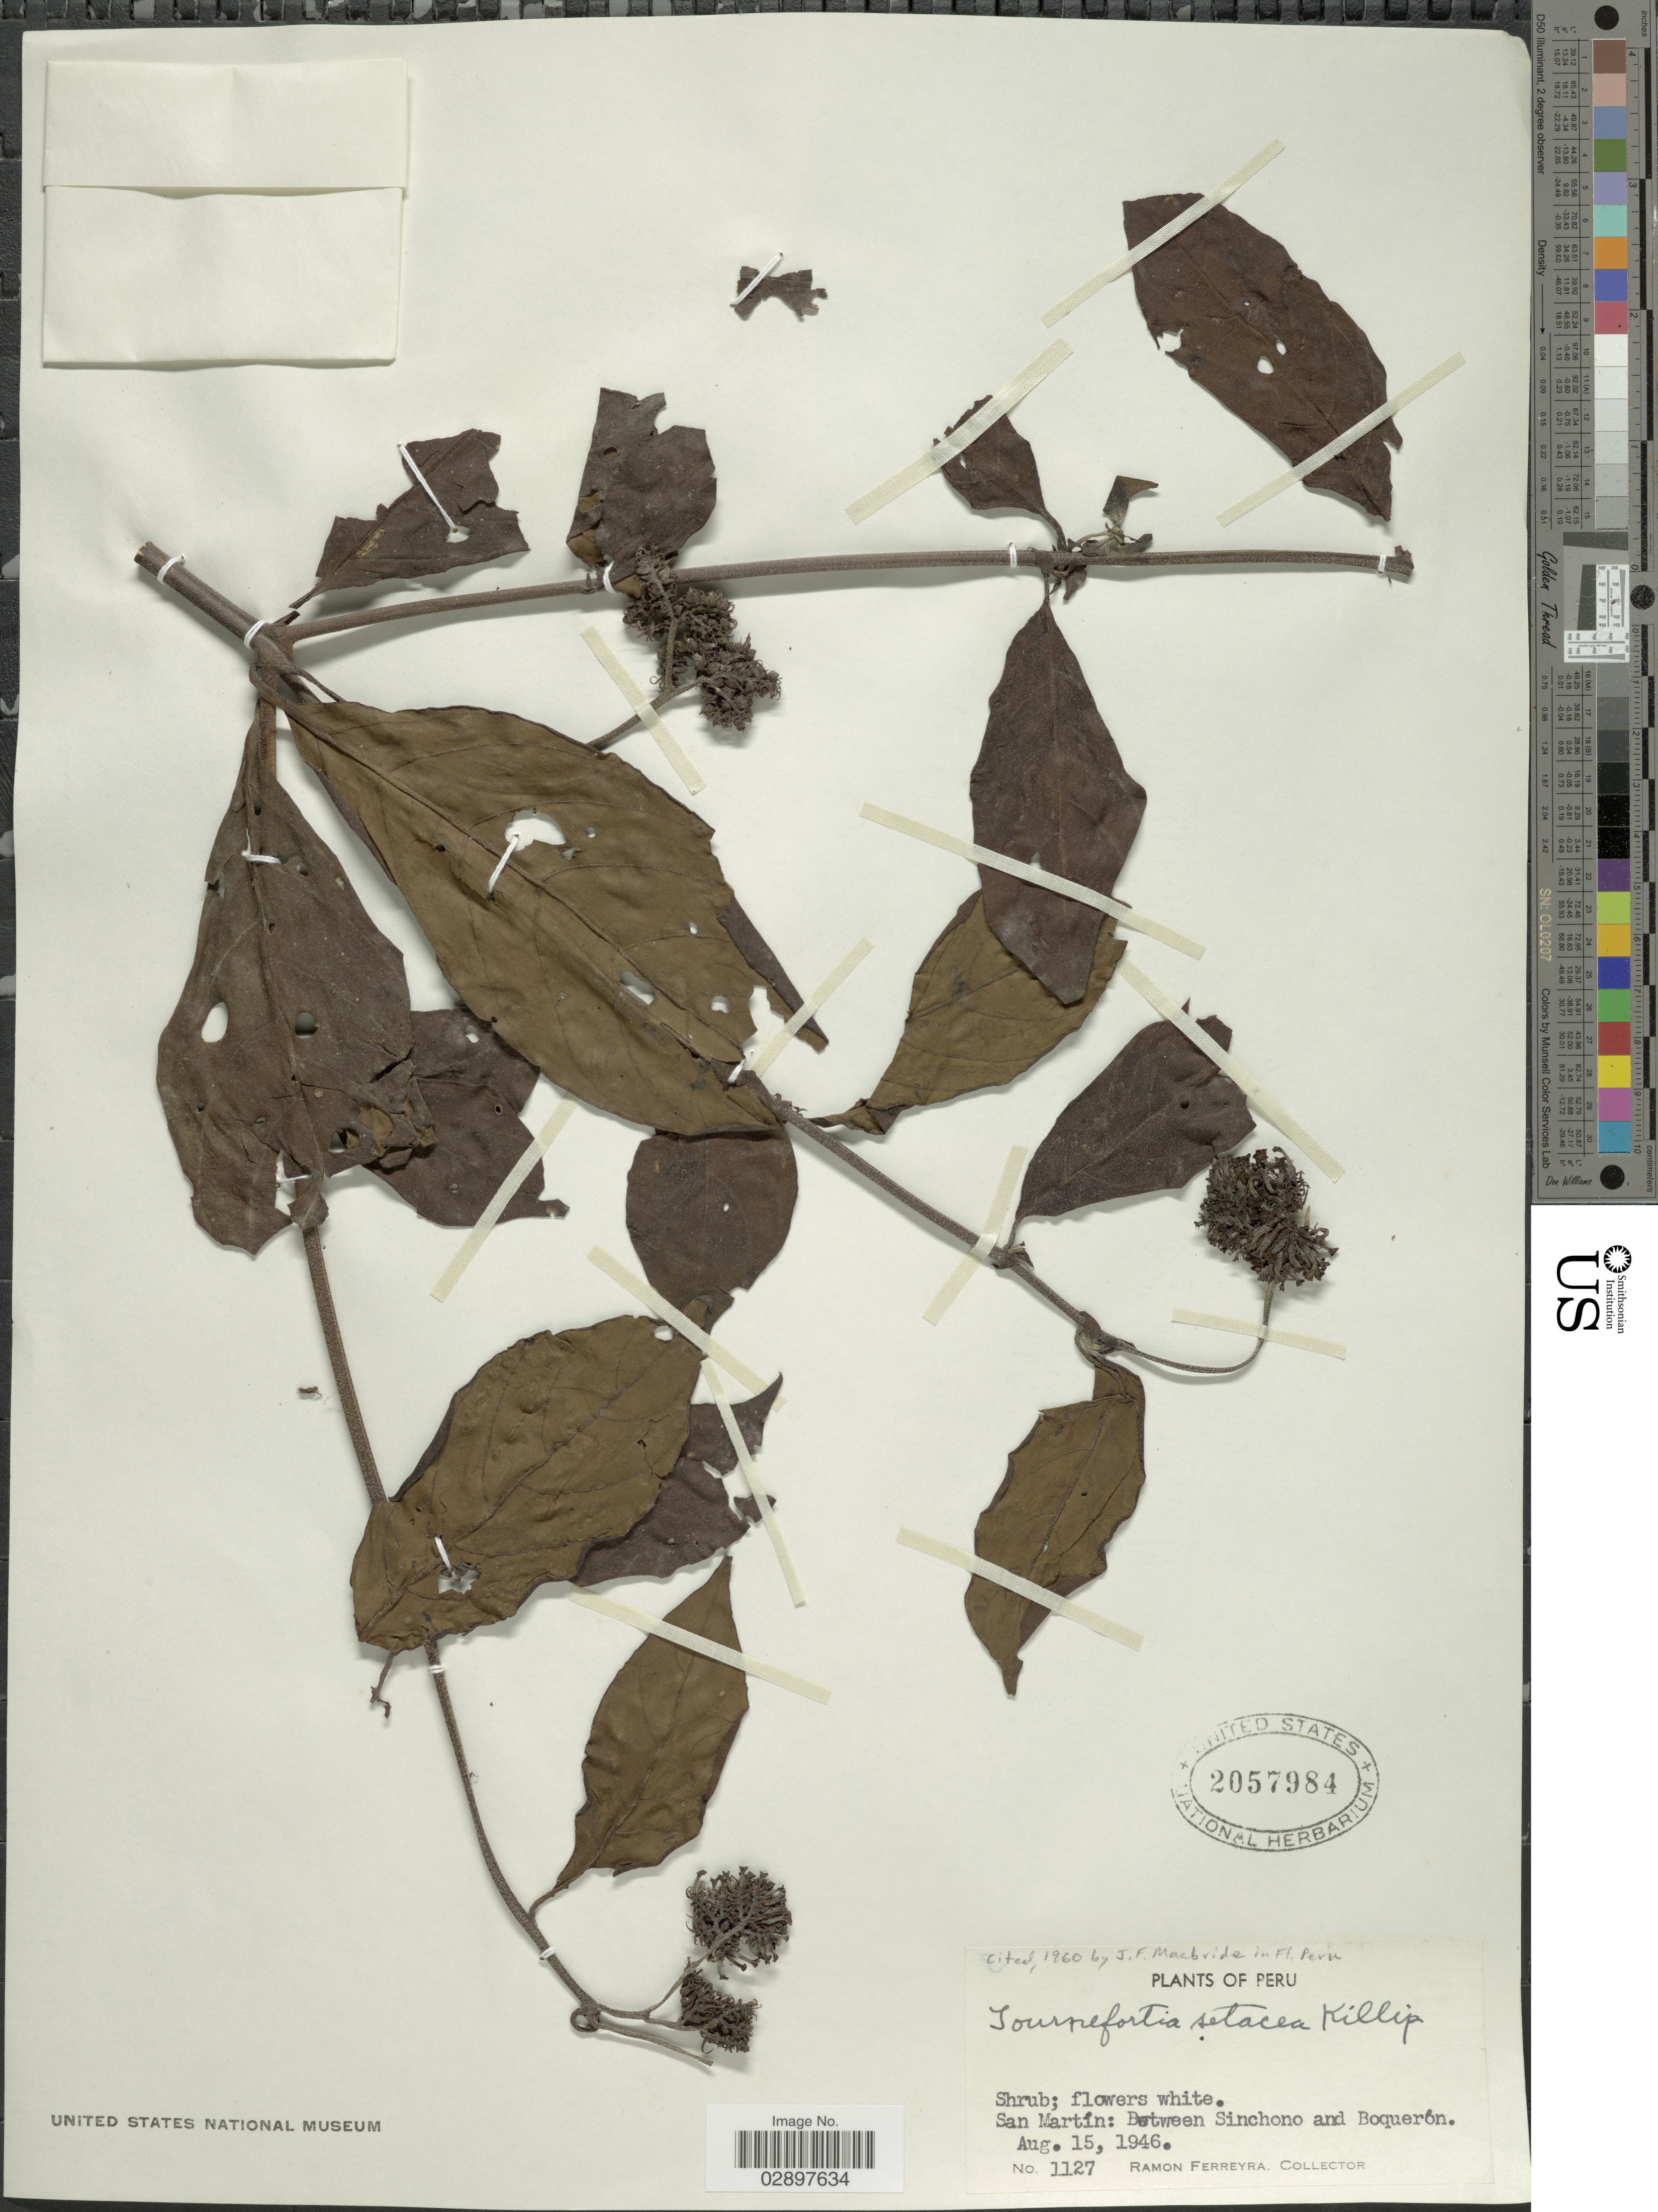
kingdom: Plantae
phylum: Tracheophyta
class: Magnoliopsida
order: Boraginales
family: Heliotropiaceae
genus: Tournefortia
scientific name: Tournefortia setacea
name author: Killip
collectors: R. A. Ferreyra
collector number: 1127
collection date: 1946-08-15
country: Peru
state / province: San Martín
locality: San Martín: Between Sinchono and Boquerón.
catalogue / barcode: US 2057984